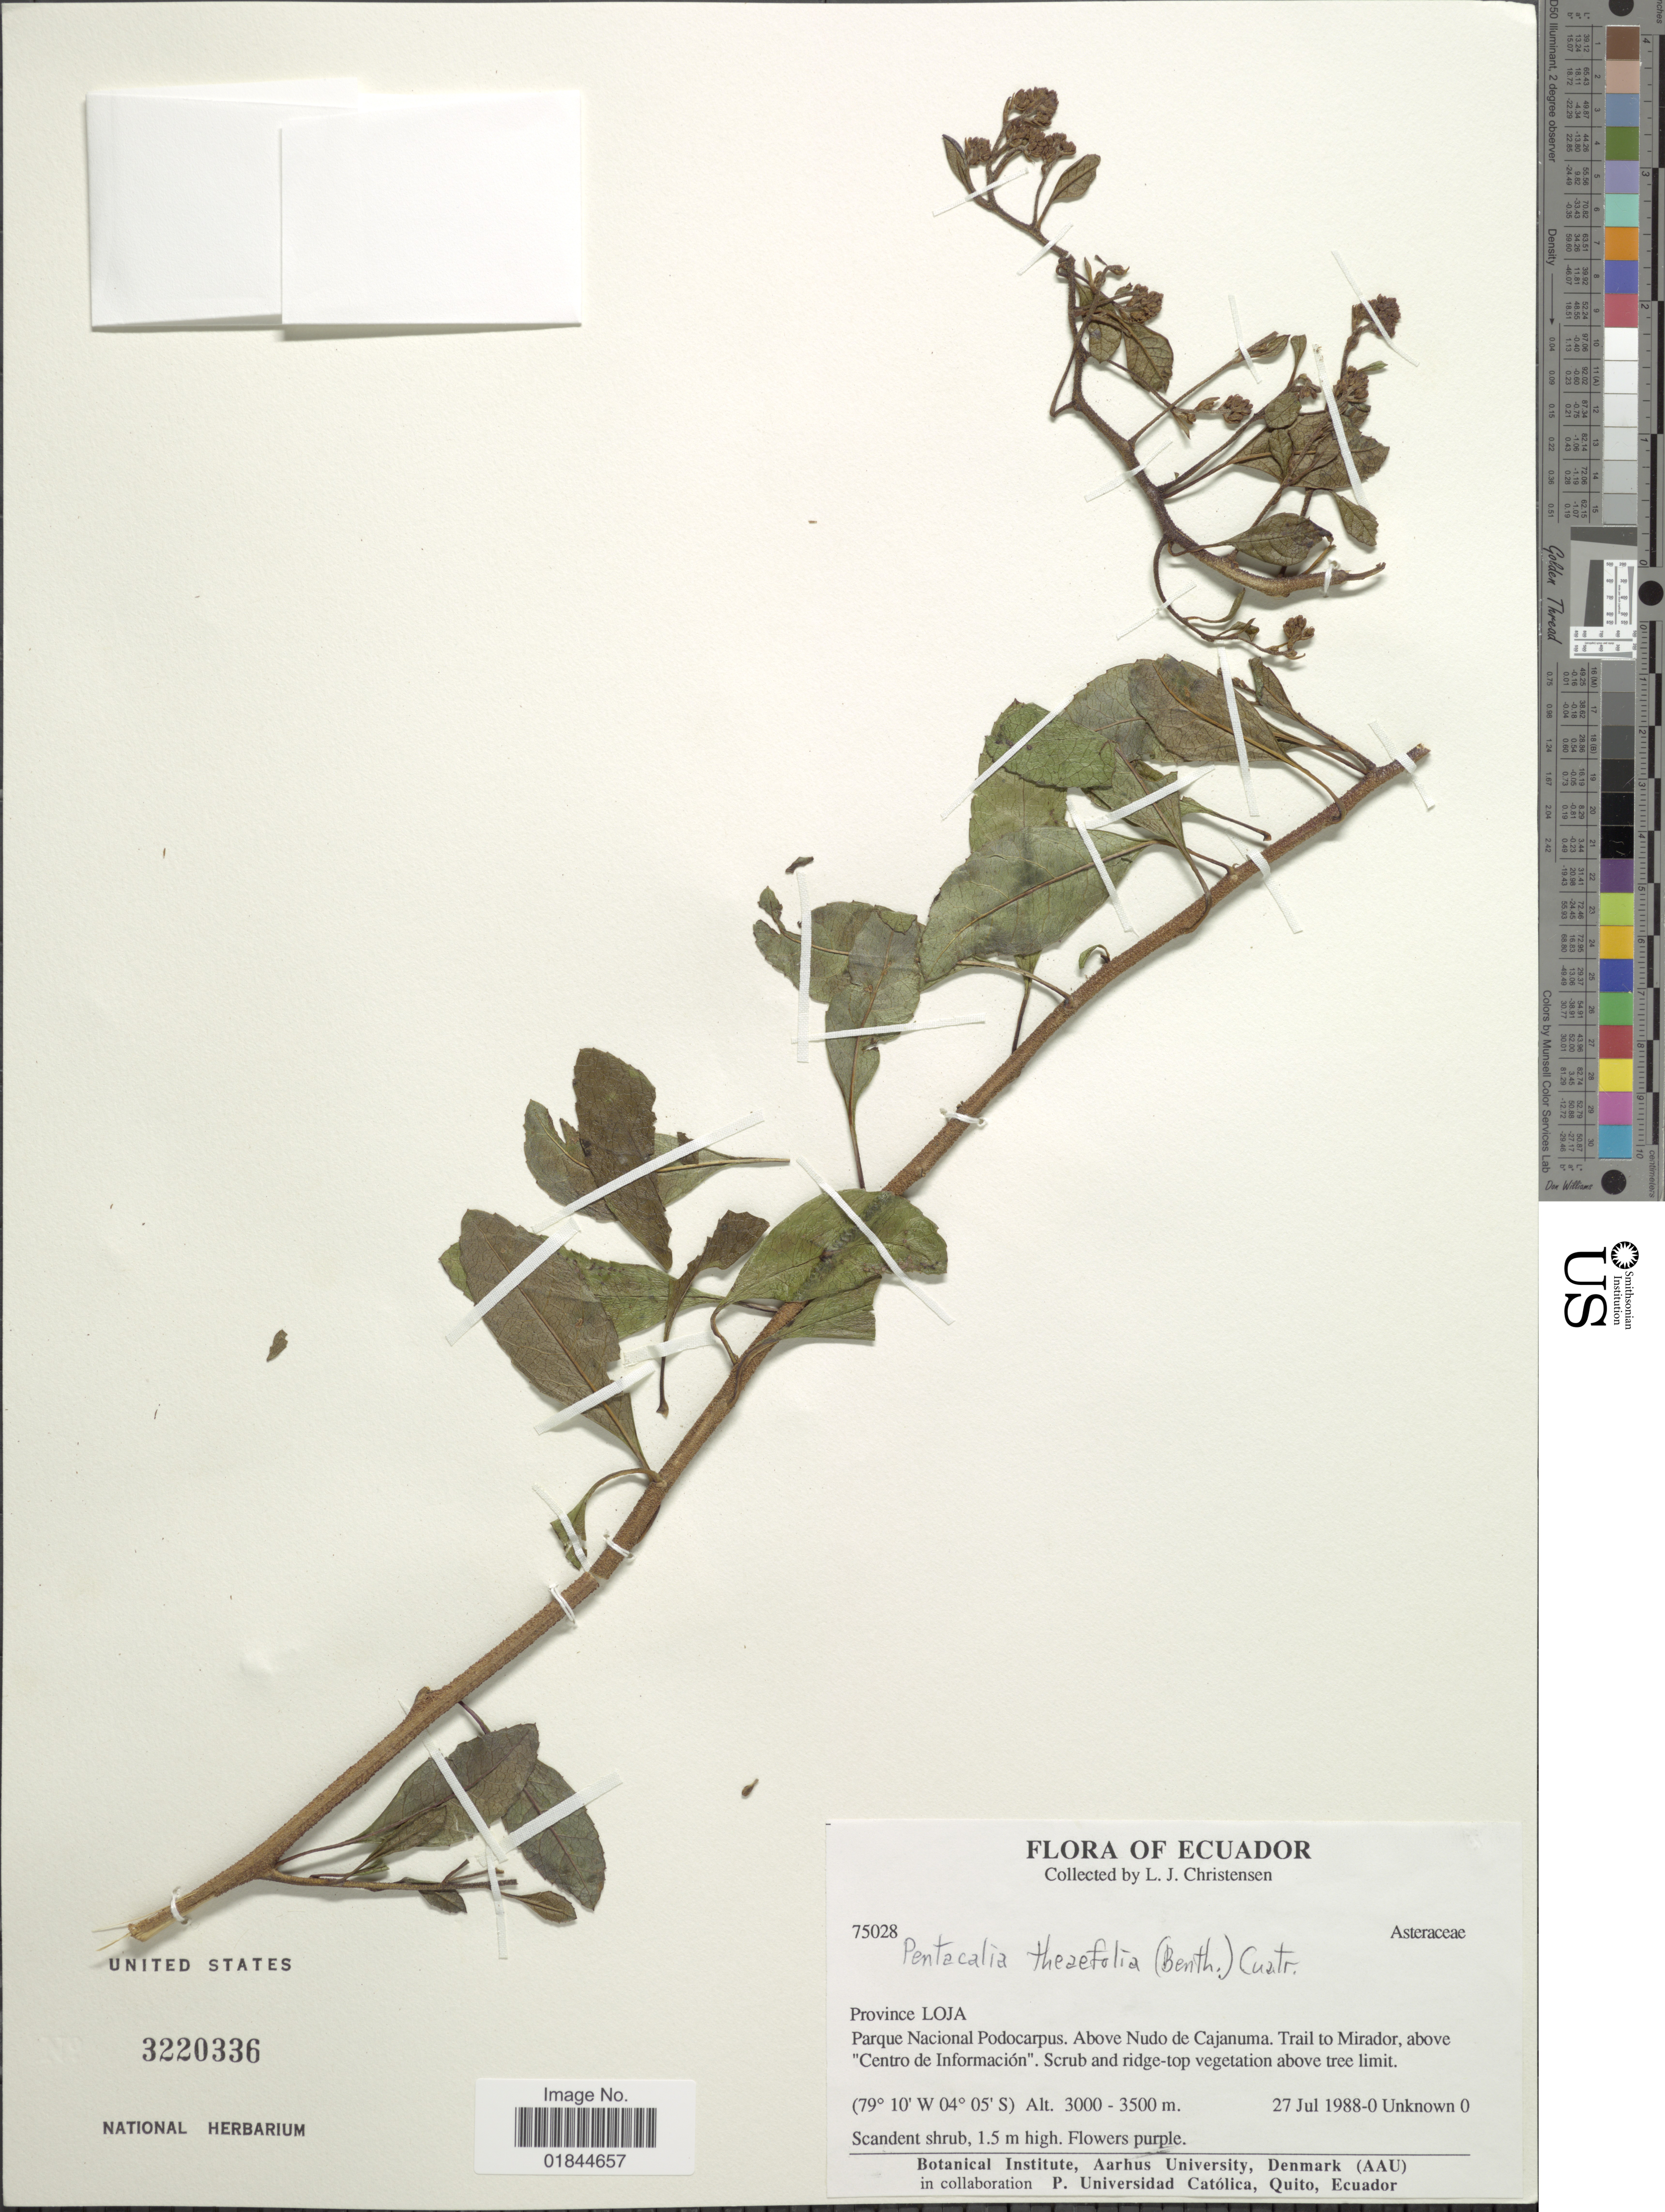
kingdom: Plantae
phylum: Tracheophyta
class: Magnoliopsida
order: Asterales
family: Asteraceae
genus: Pentacalia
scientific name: Pentacalia theifolia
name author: (Benth.) Cuatrec.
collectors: L. Christensen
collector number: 75028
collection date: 1988-07-27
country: Ecuador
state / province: Loja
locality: Parque Nacional Podocarpus, above Nudo de Cajanuma around "Centro de Informacion"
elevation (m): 3000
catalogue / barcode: US 3220336